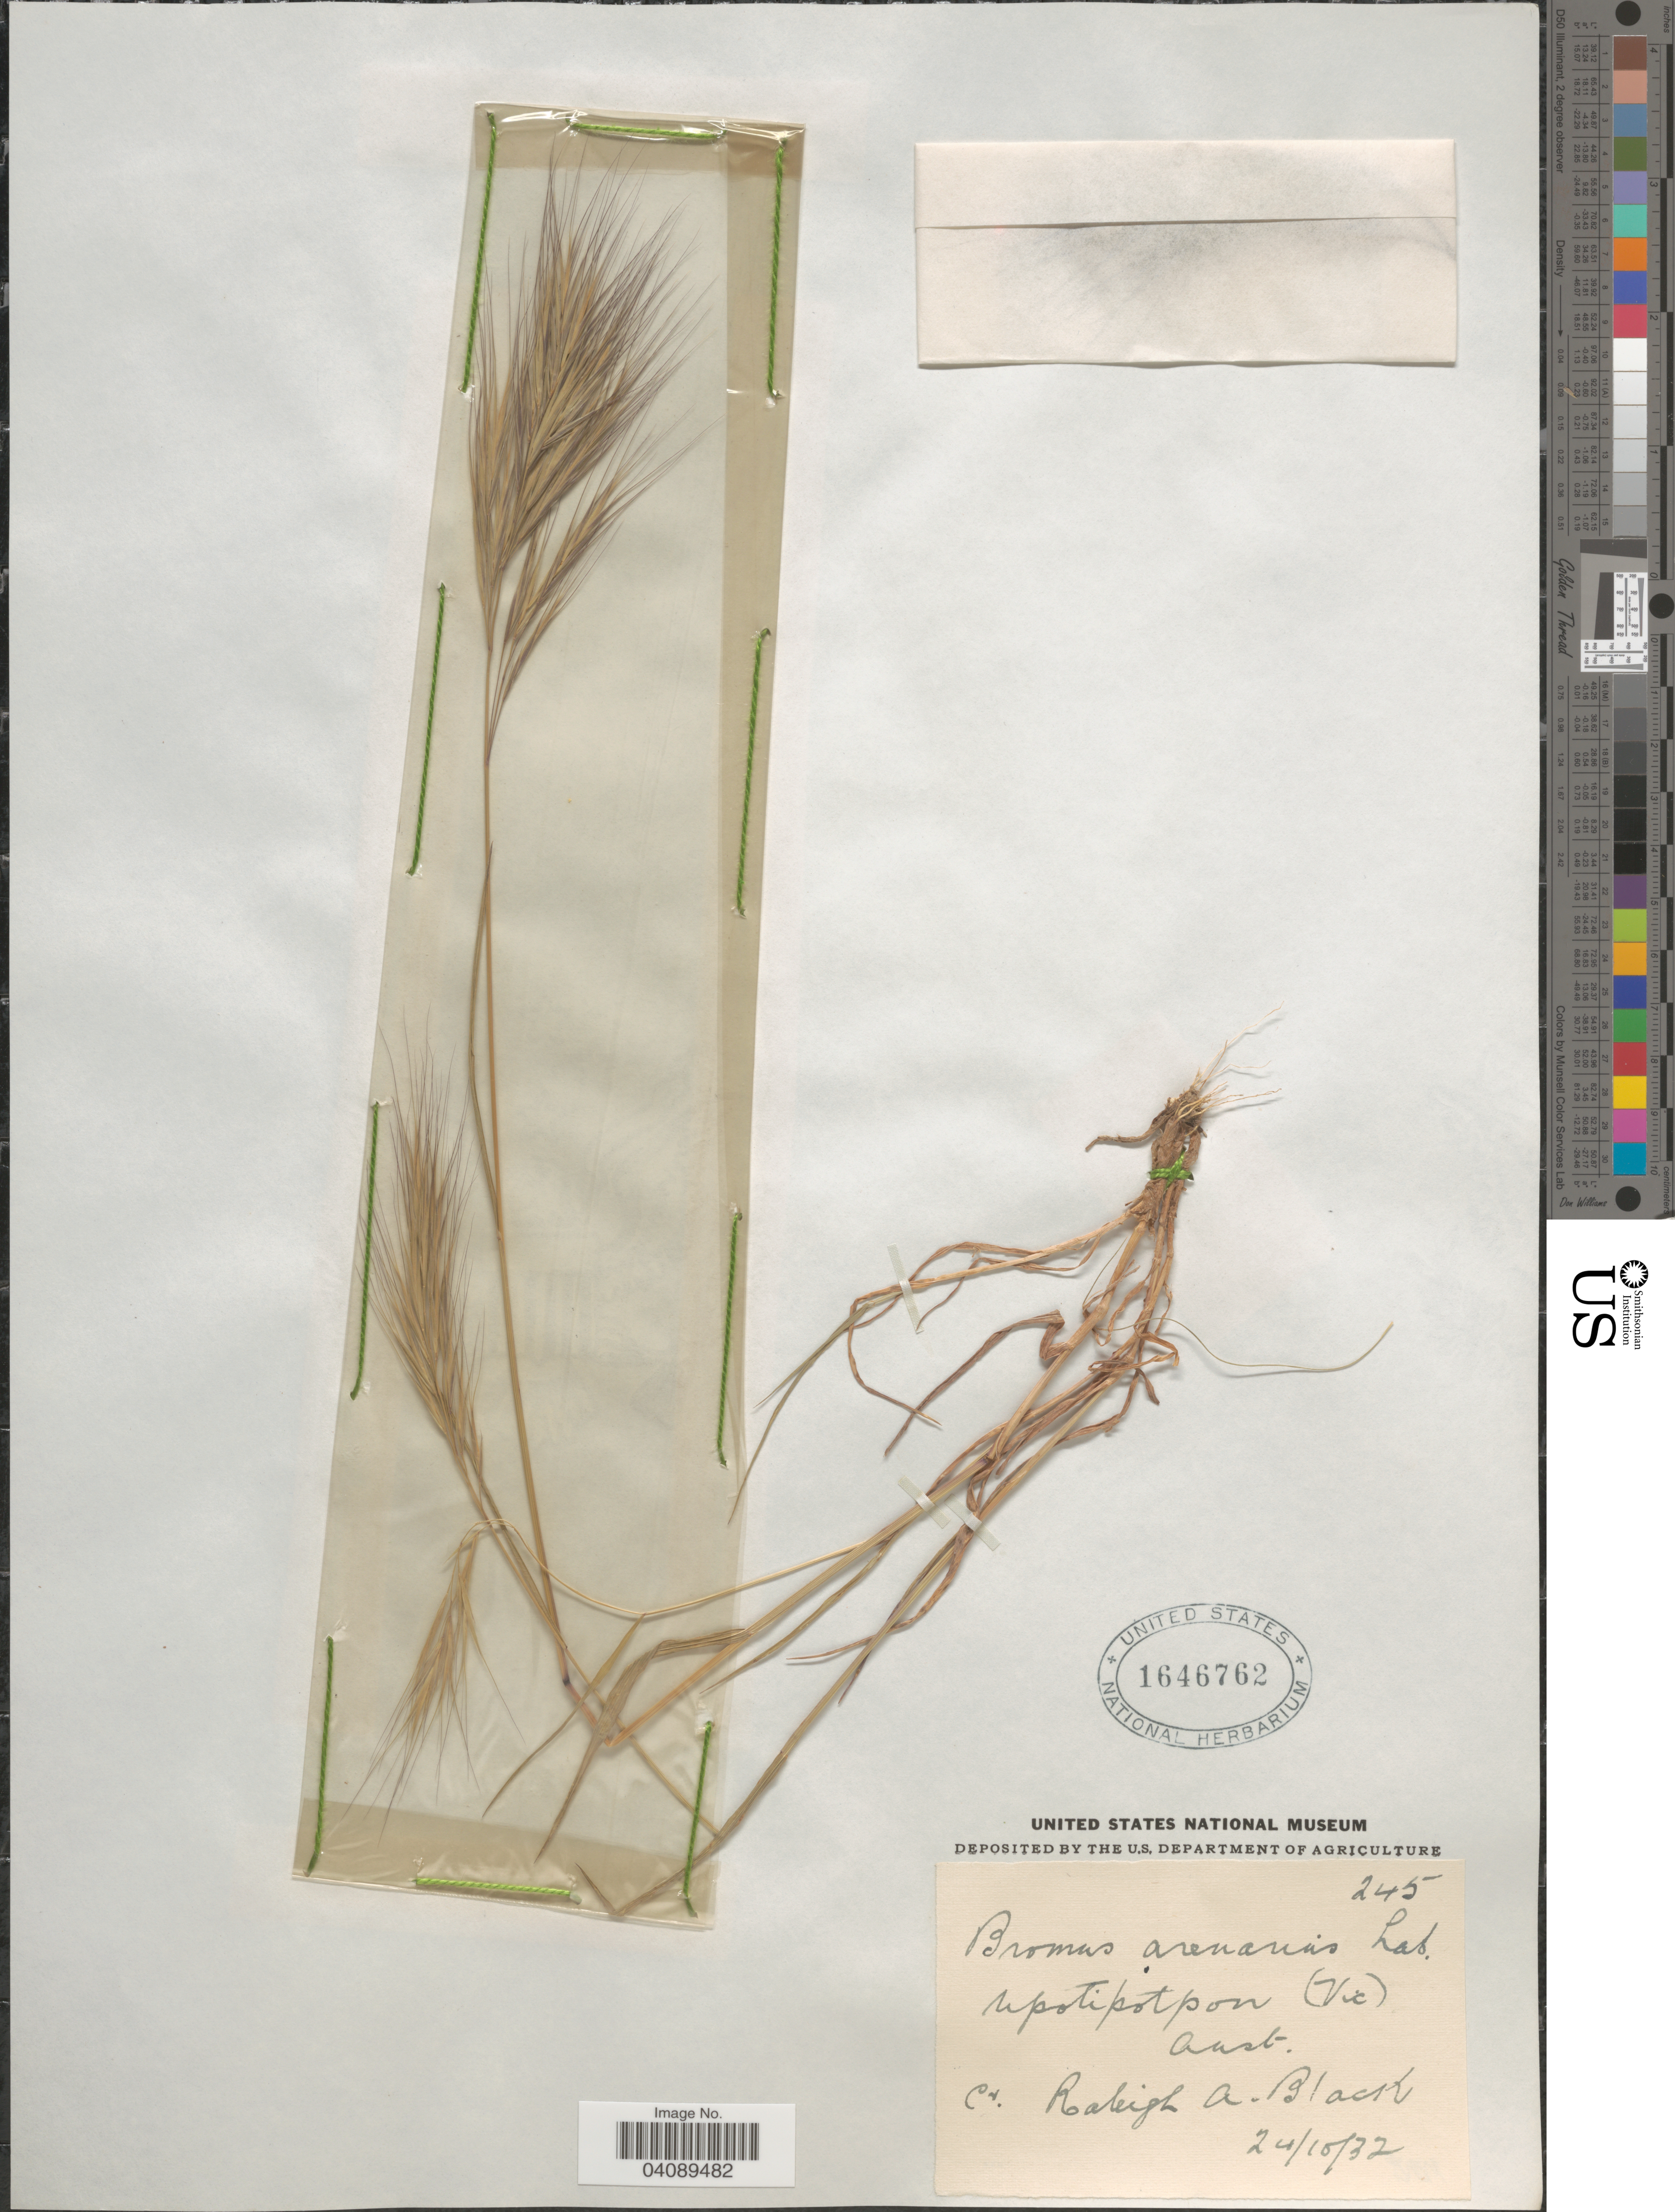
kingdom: Plantae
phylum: Tracheophyta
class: Liliopsida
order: Poales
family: Poaceae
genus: Bromus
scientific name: Bromus madritensis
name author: L.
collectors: R. A. Black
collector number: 245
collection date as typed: Transcribed d/m/y: 24/10/32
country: Australia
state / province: Victoria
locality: Upotipotpon (Vic).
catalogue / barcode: US 1646762